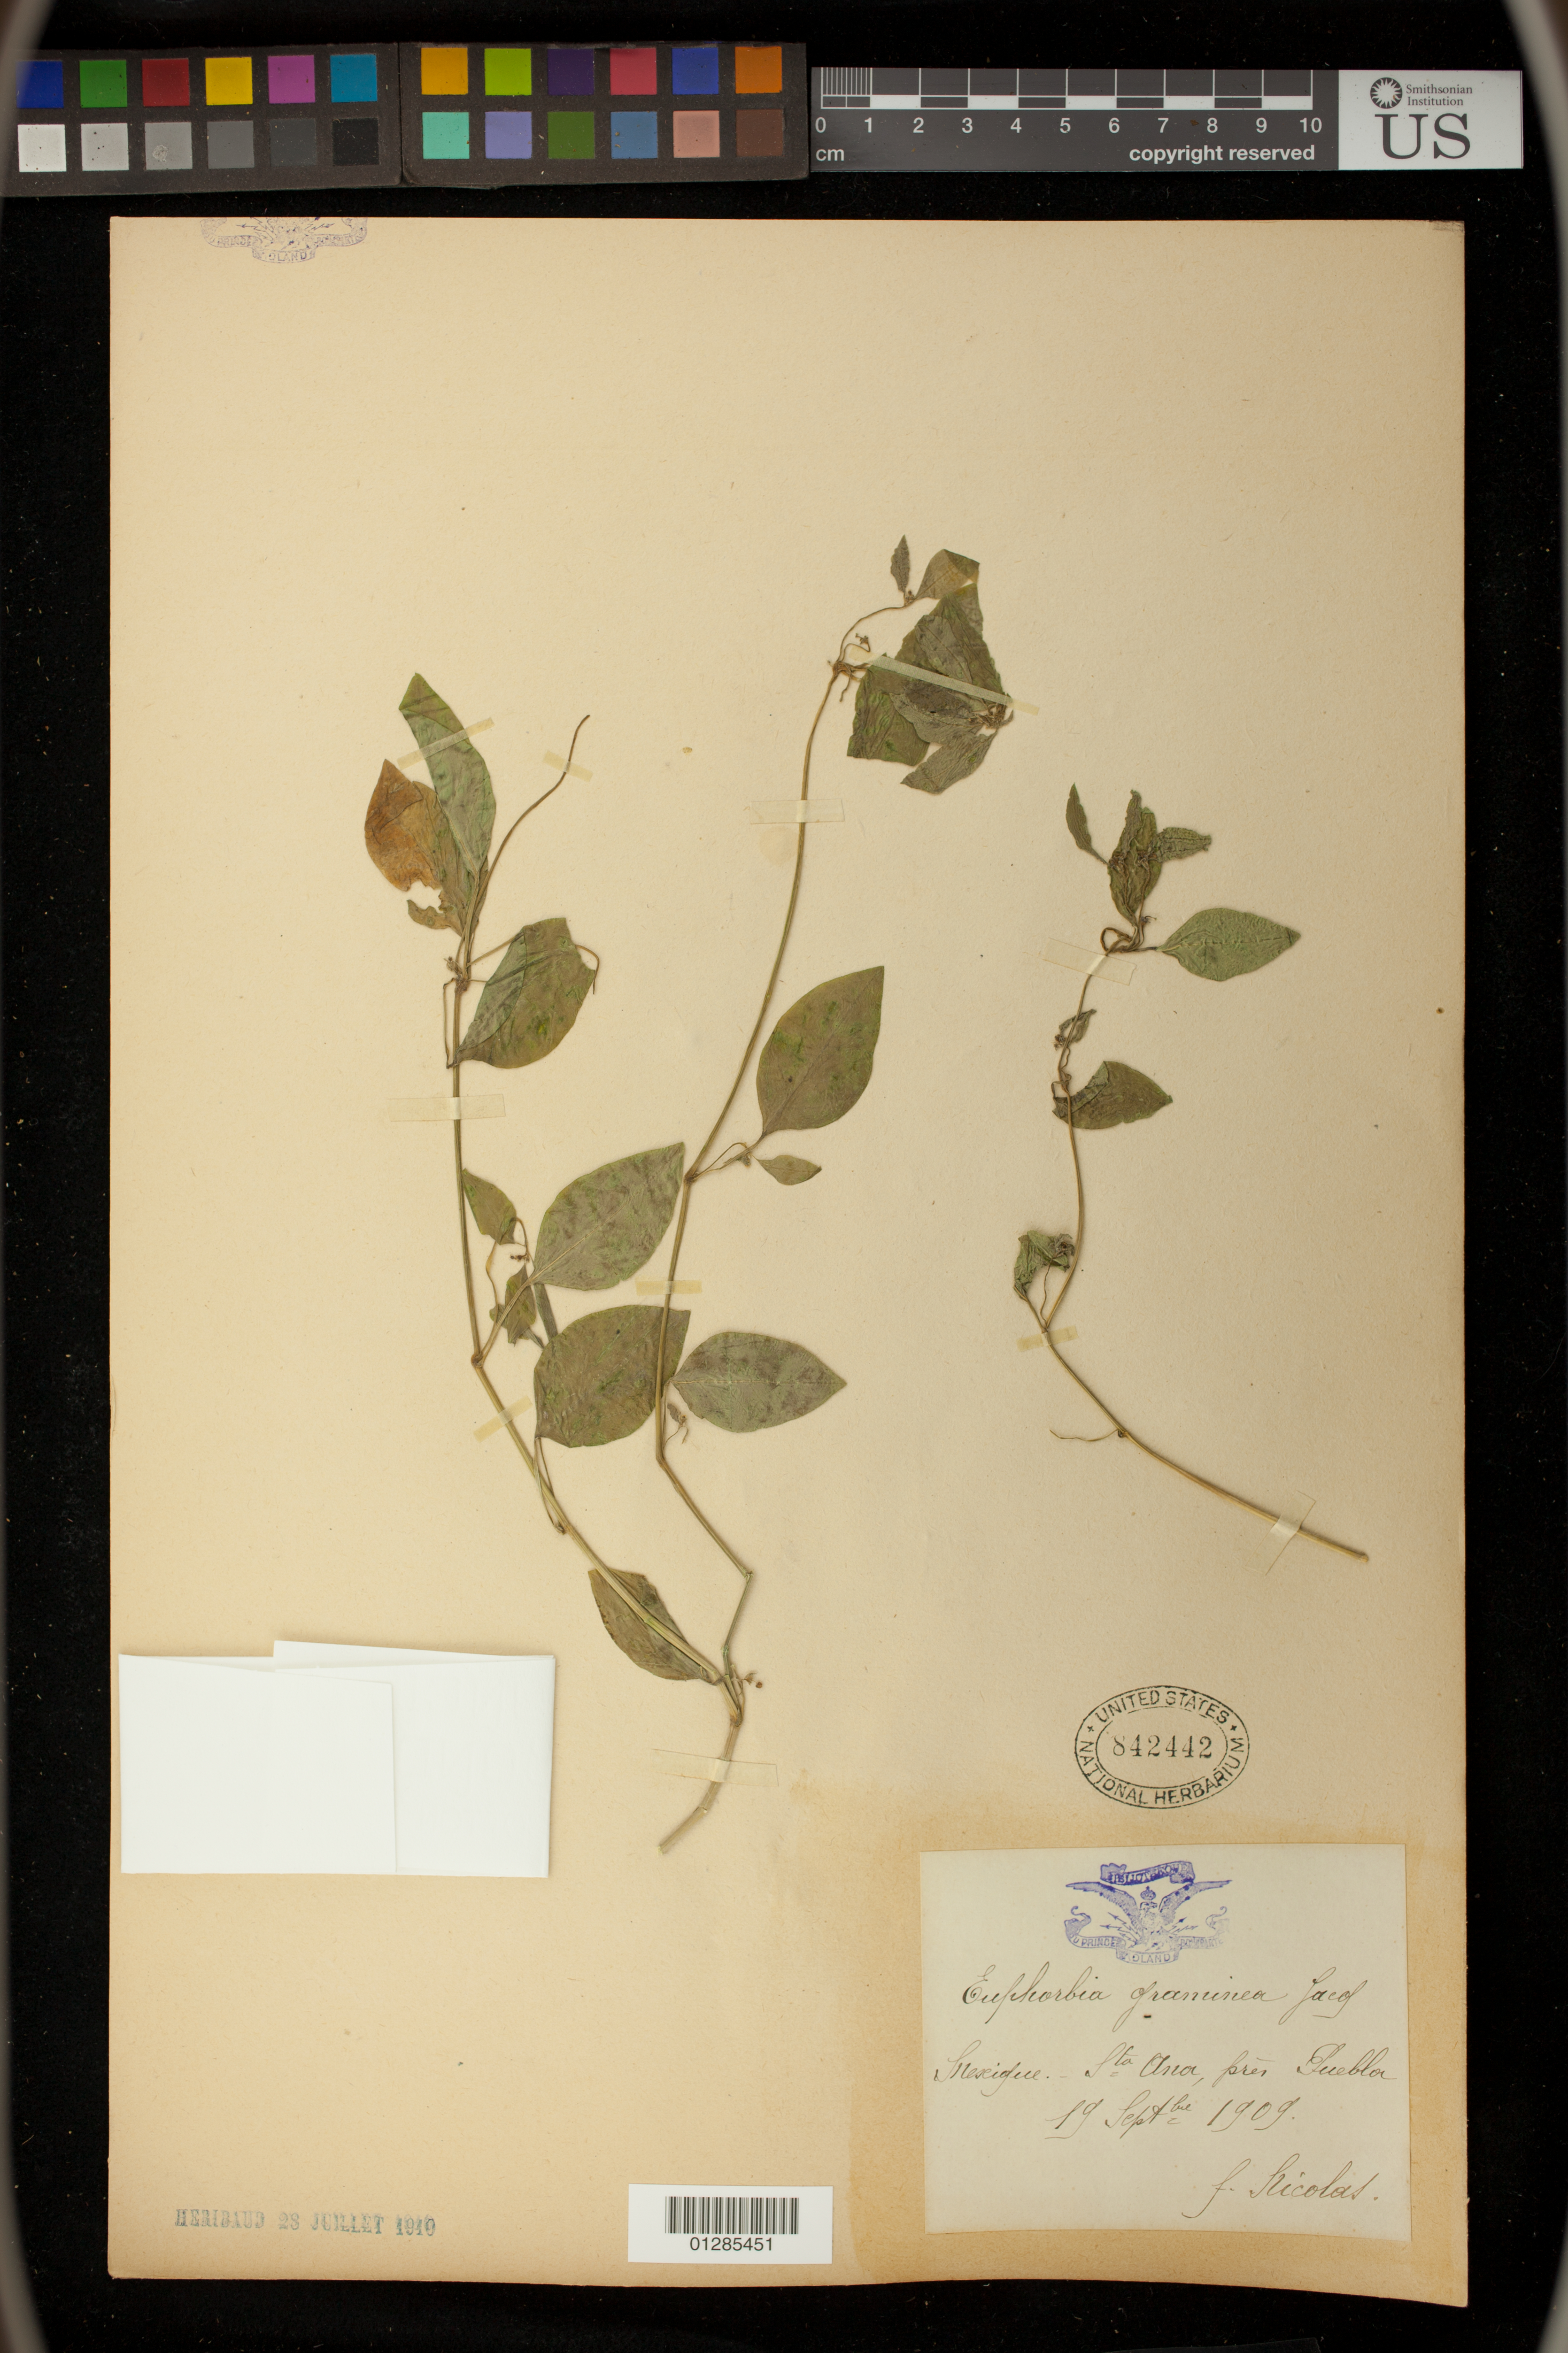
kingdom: Plantae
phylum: Tracheophyta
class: Magnoliopsida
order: Malpighiales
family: Euphorbiaceae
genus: Euphorbia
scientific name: Euphorbia graminea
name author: Jacq.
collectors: F. Nicolas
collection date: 1909-09-19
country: Mexico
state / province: Puebla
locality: Sta Ana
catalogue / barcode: US 842442